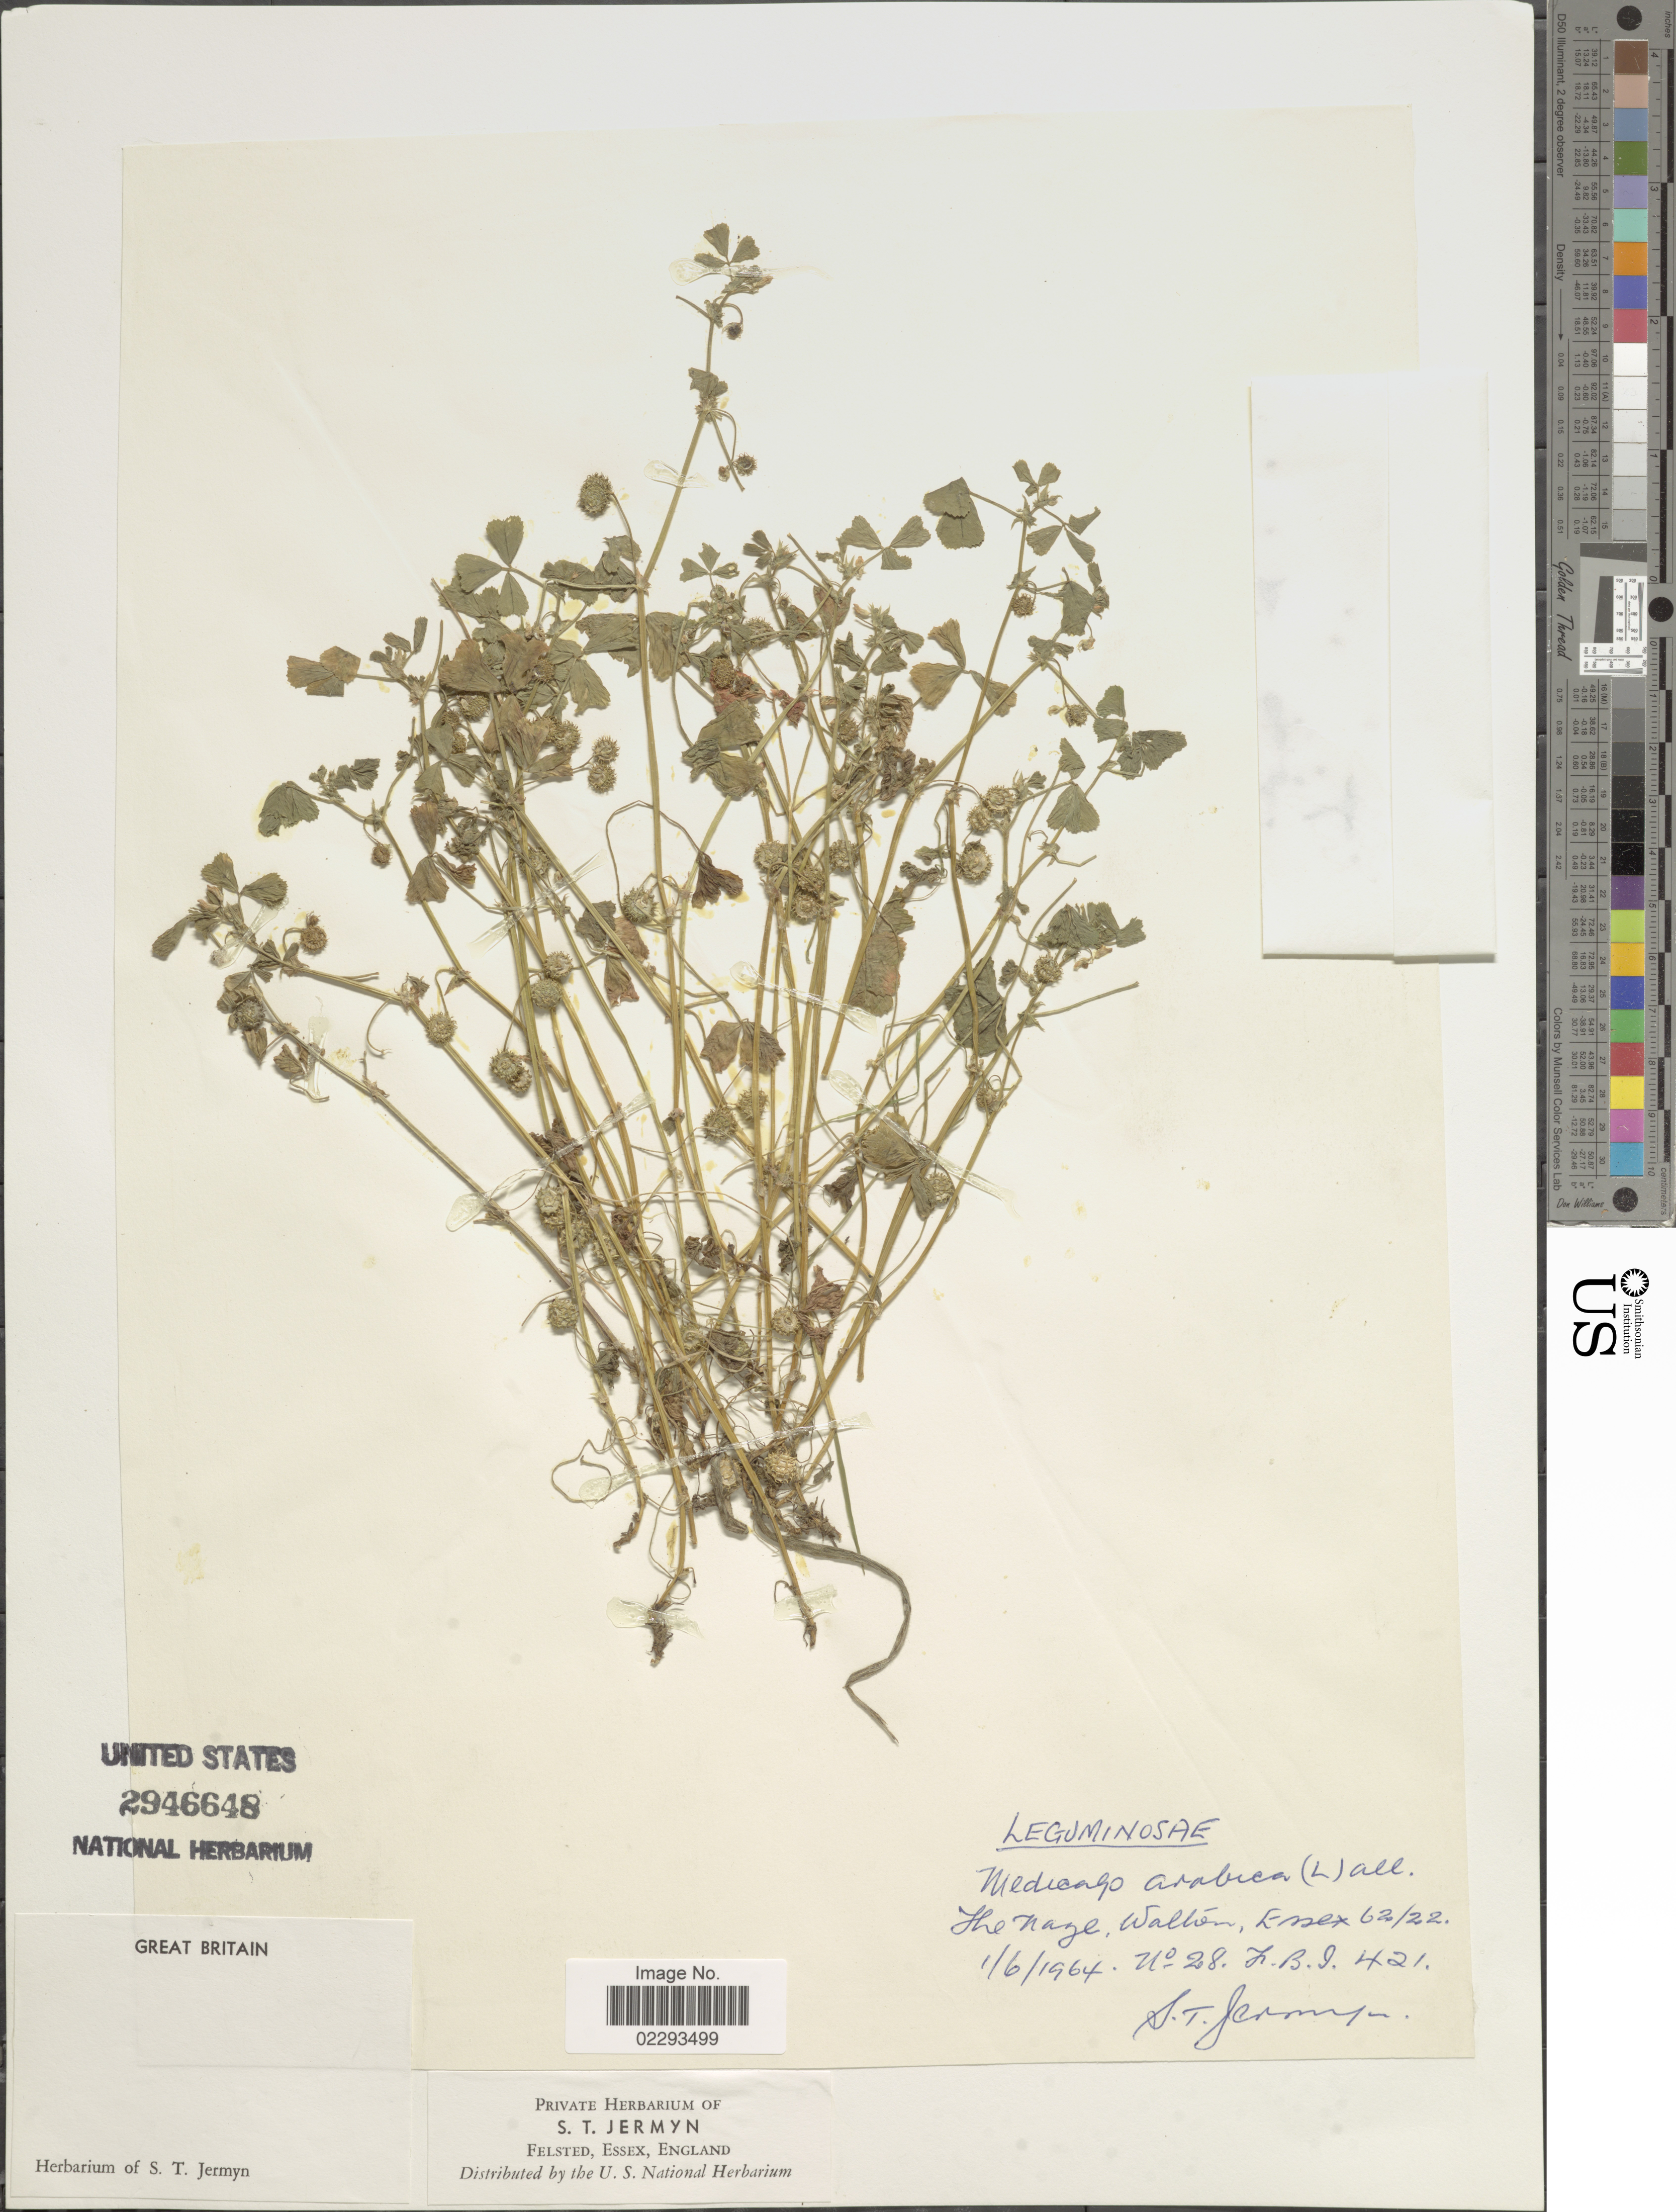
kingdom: Plantae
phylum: Tracheophyta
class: Magnoliopsida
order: Fabales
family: Fabaceae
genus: Medicago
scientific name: Medicago arabica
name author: (L.) Huds.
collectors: S. Jermyn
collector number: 28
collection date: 1964-06-01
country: United Kingdom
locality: Great Britain,The Naze, Walton, Essex 62/22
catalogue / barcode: US 2946648